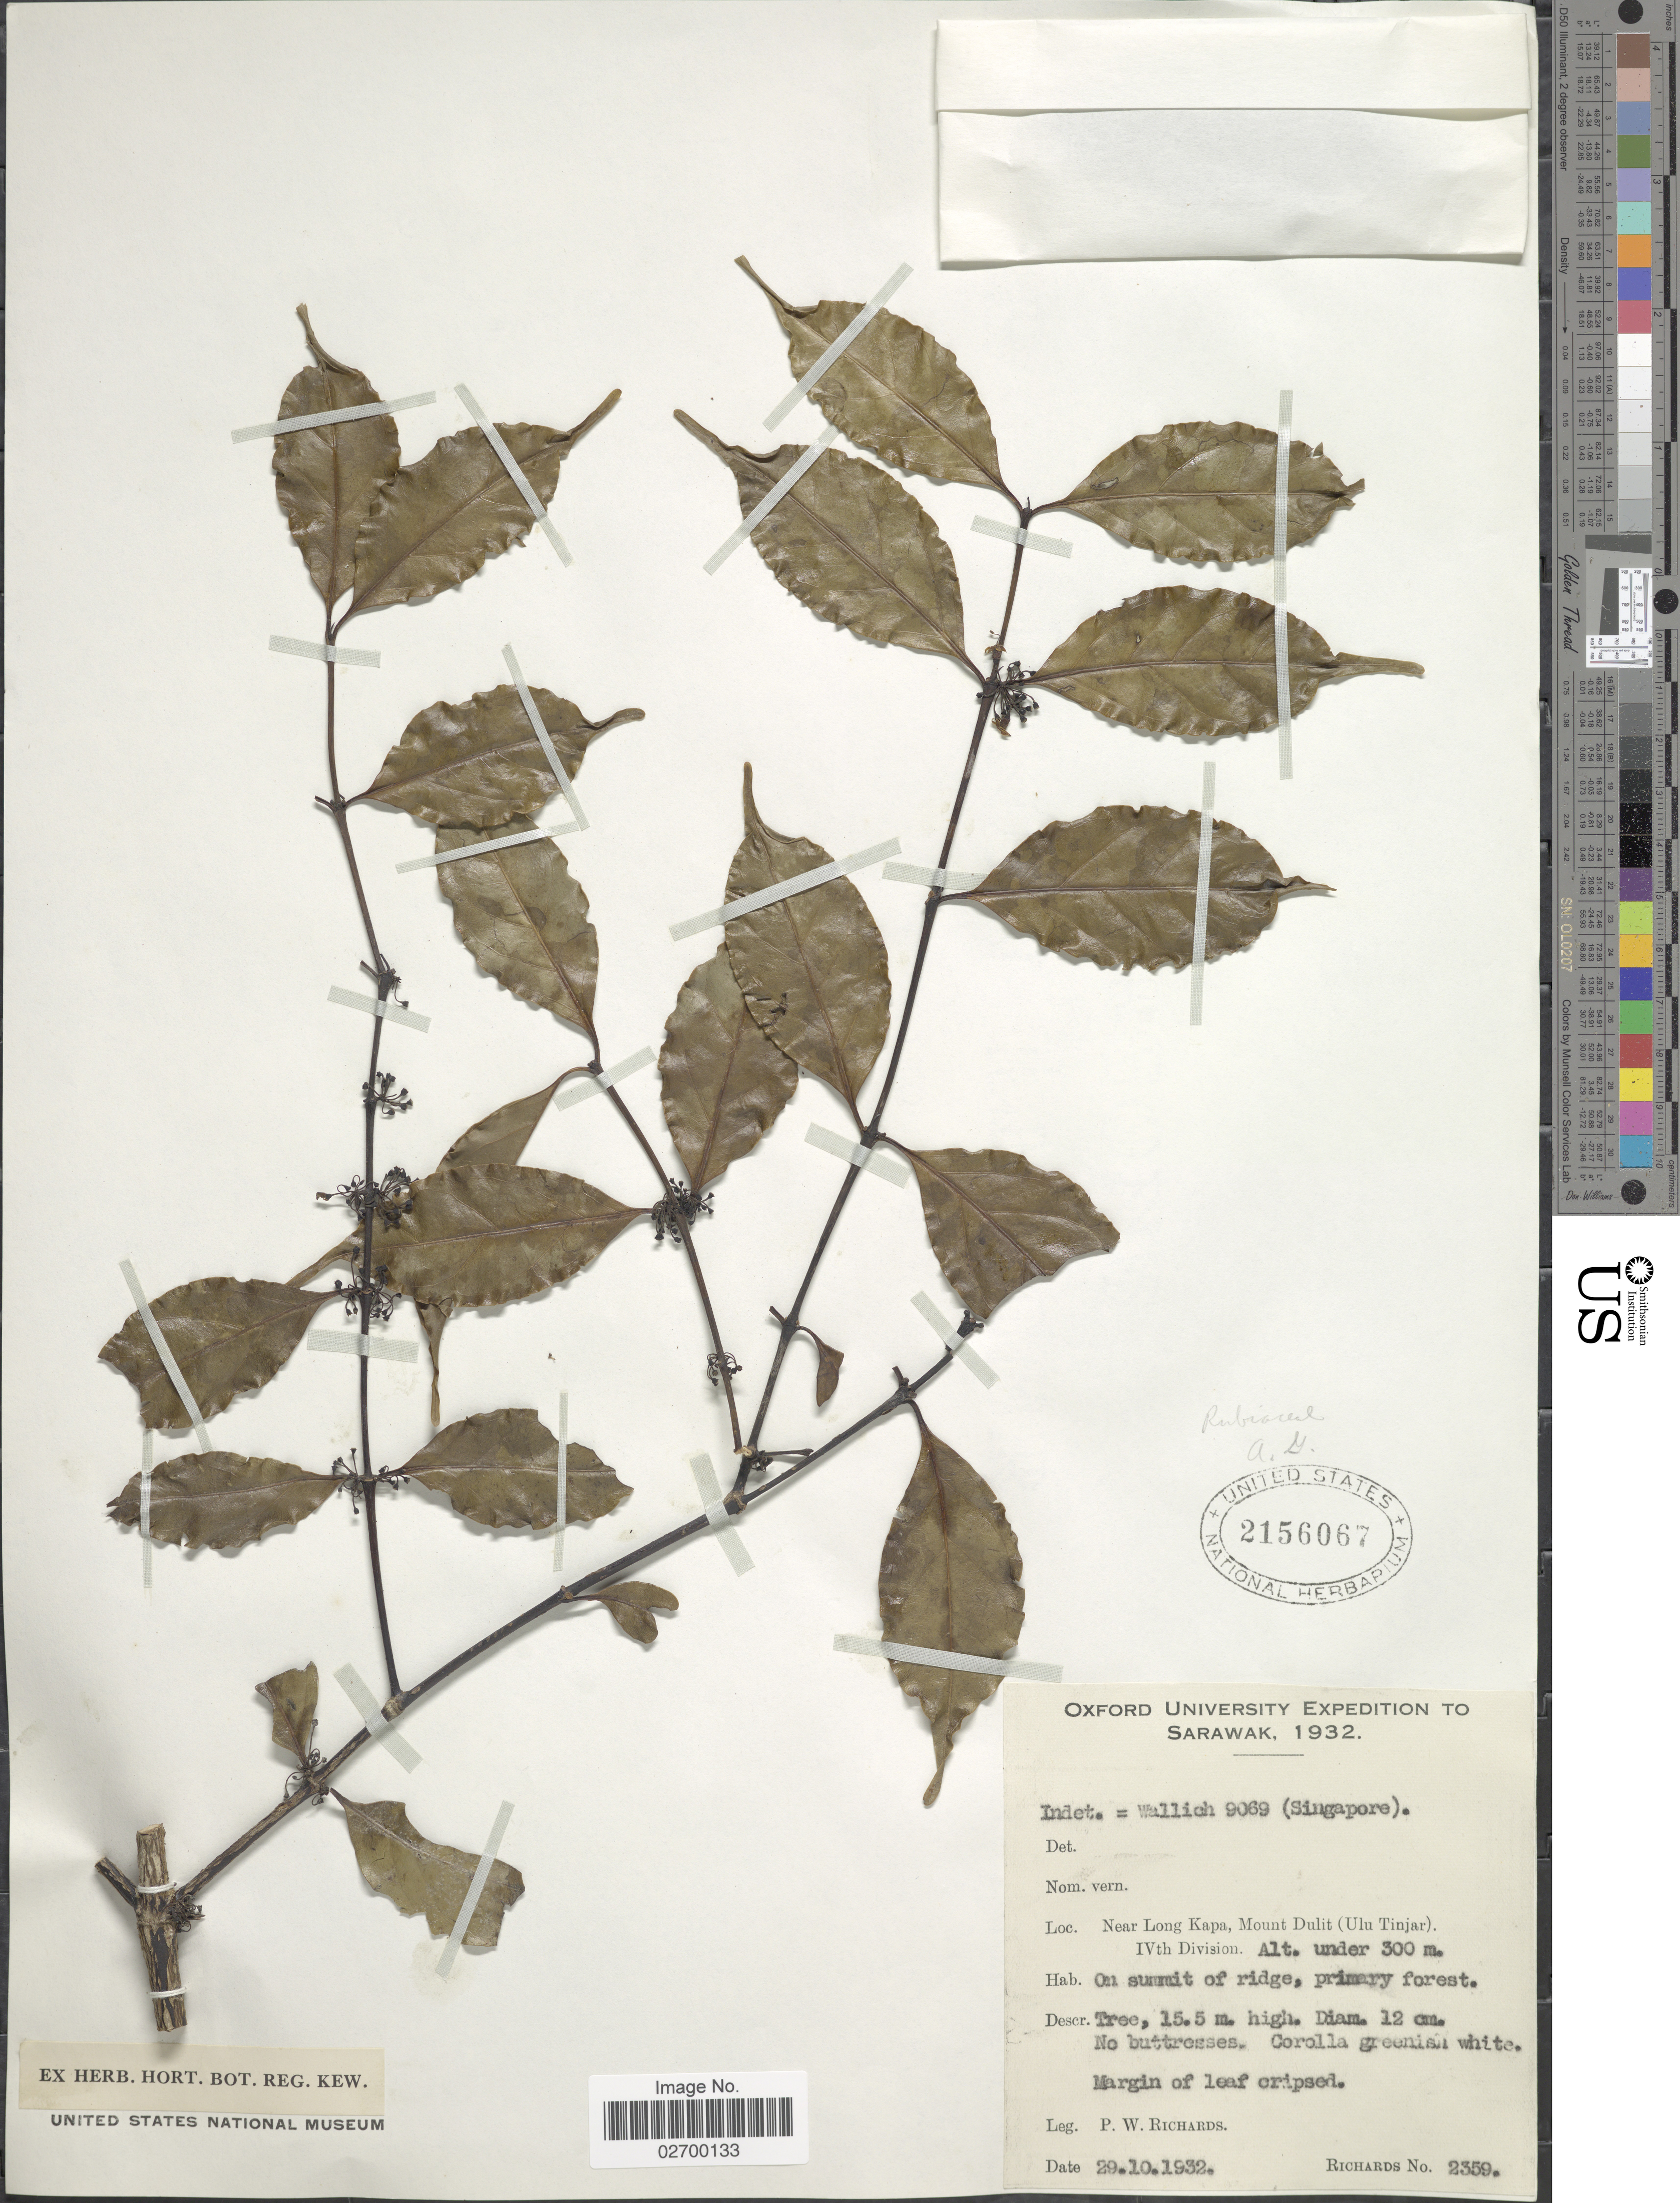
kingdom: Plantae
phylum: Tracheophyta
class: Magnoliopsida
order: Gentianales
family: Rubiaceae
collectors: P. Richards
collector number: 2359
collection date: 1932-10-29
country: Malaysia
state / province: Sarawak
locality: Near Long Kapa, Mount Dulit (Ulu Tinjar) IVth Division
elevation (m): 300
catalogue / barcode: US 2156067